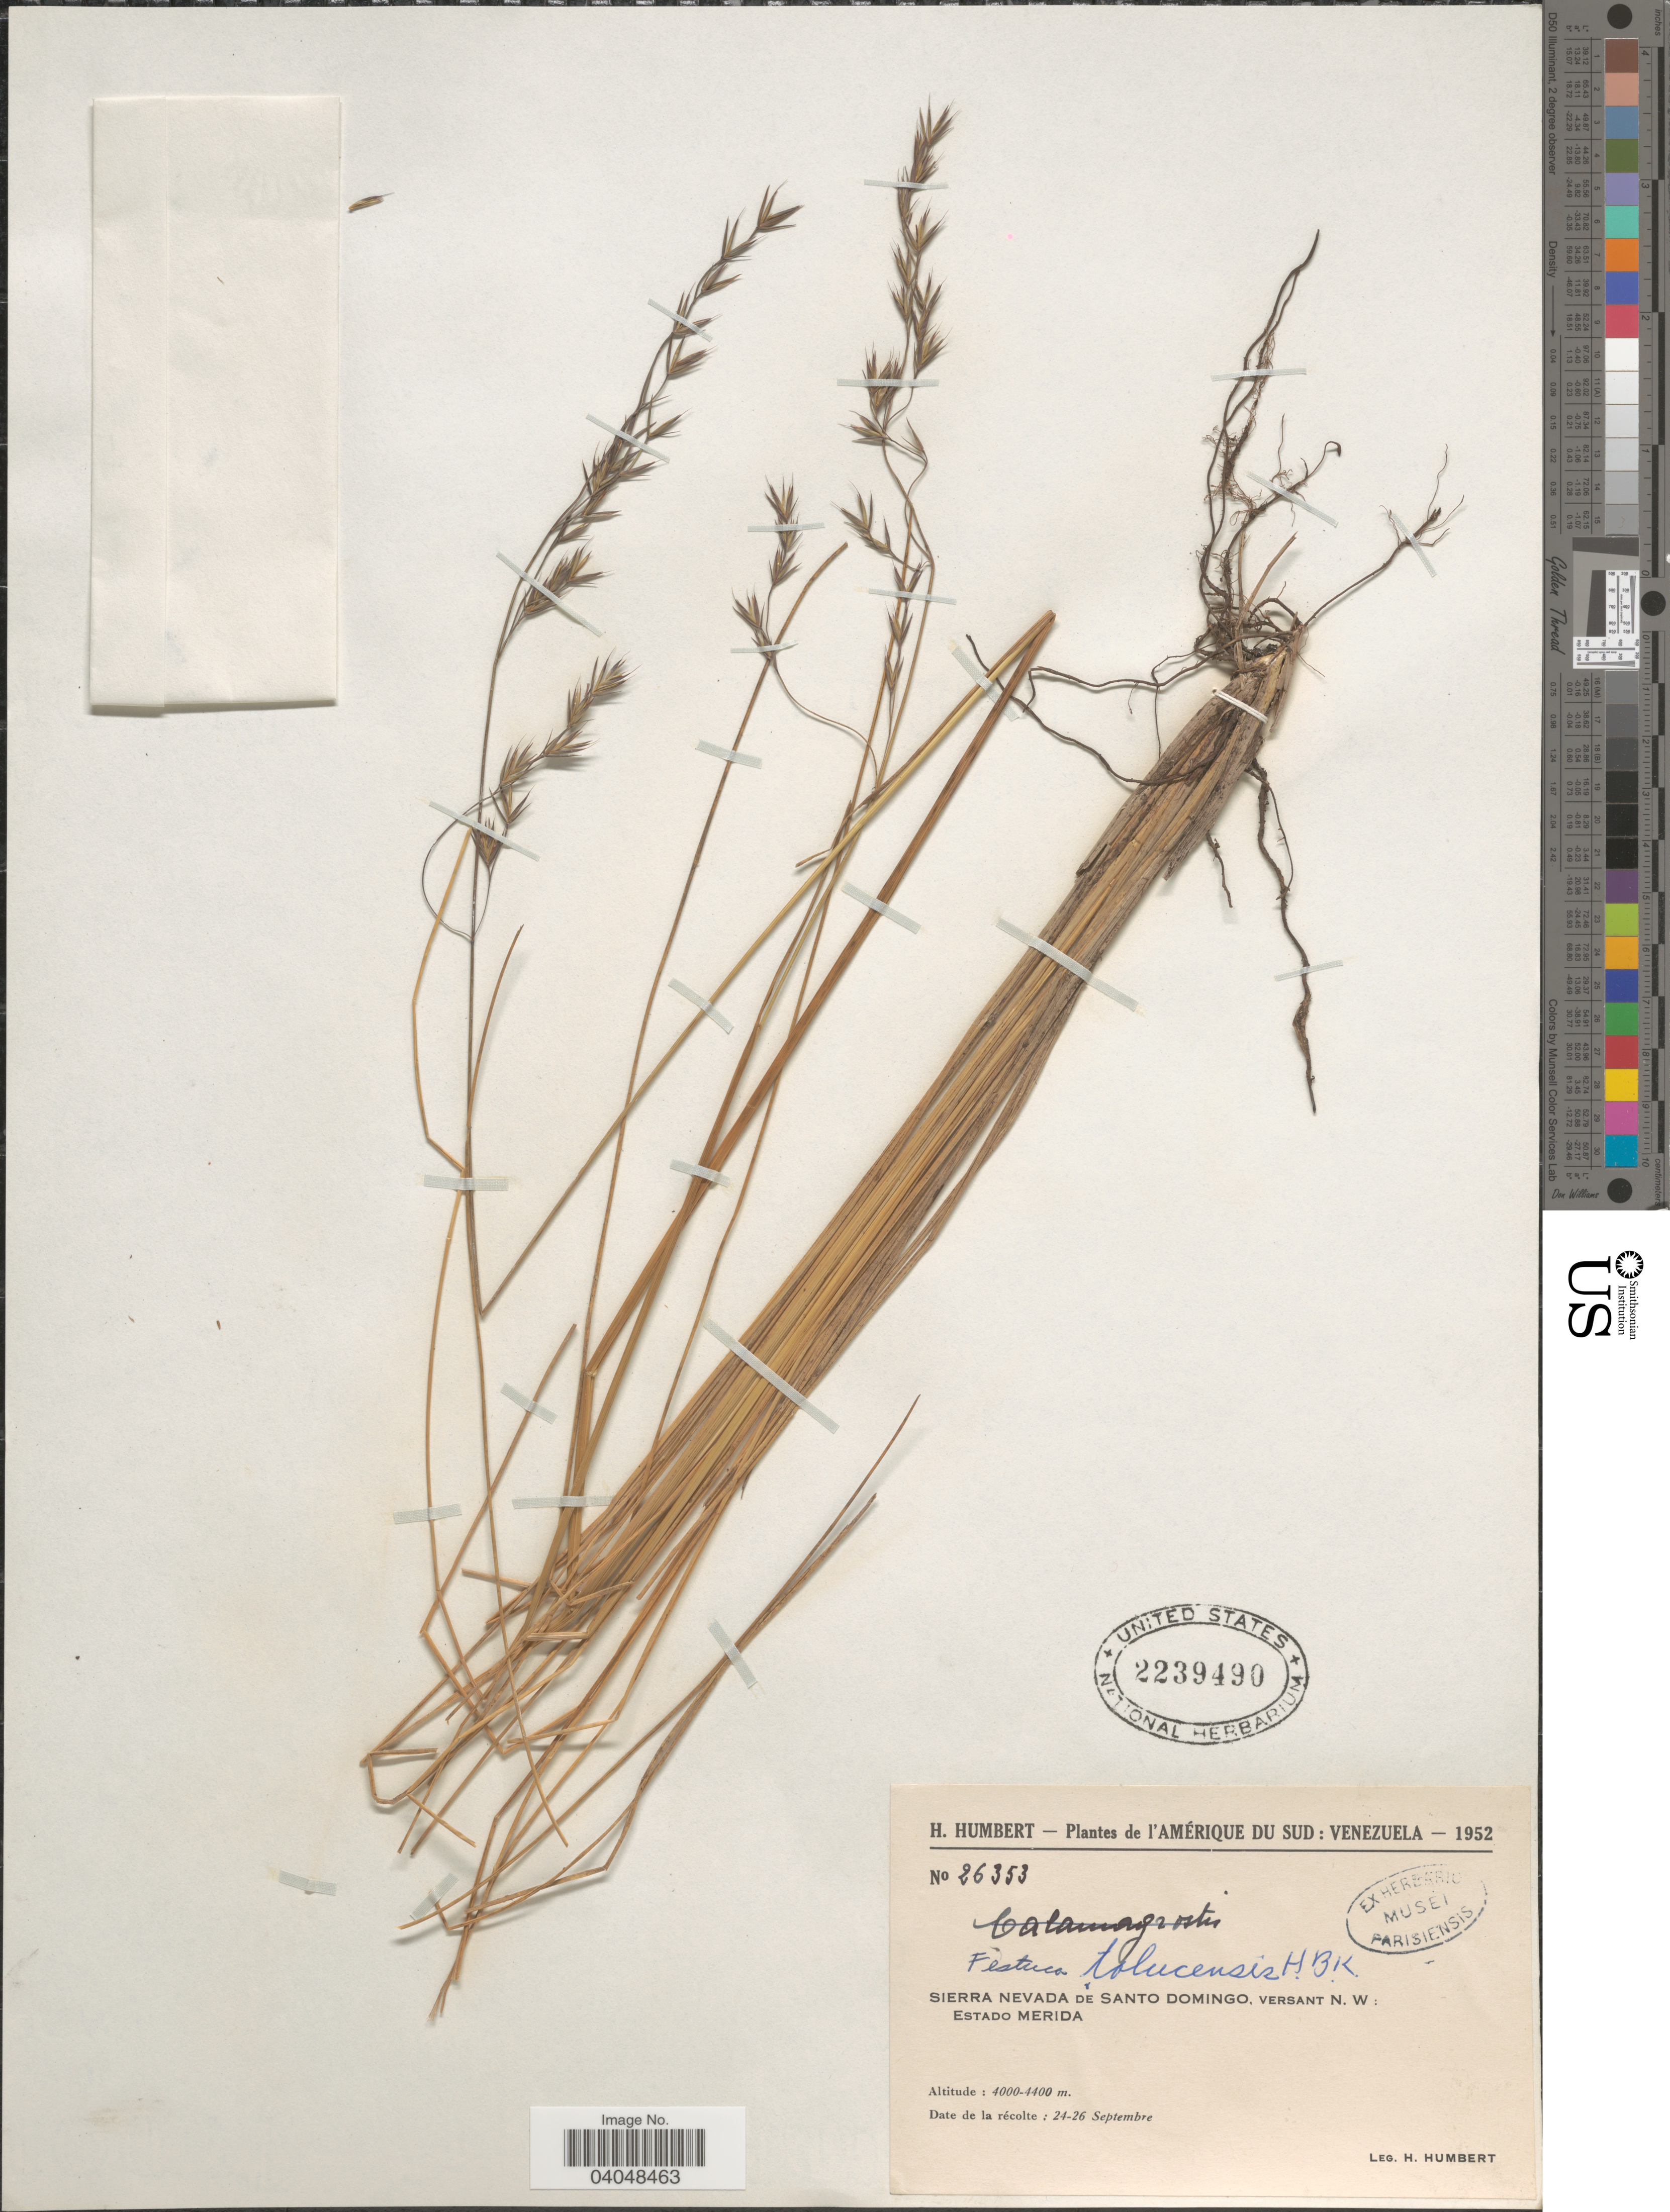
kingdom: Plantae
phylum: Tracheophyta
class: Liliopsida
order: Poales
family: Poaceae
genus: Festuca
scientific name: Festuca tolucensis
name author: Kunth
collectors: H. Humbert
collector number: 26353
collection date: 1952-09-24/1952-09-26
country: Venezuela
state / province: Merida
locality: L'Amérique du Sud. Sierra Nevada de Santo Domingo, versant N. W.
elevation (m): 4000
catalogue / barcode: US 2239490